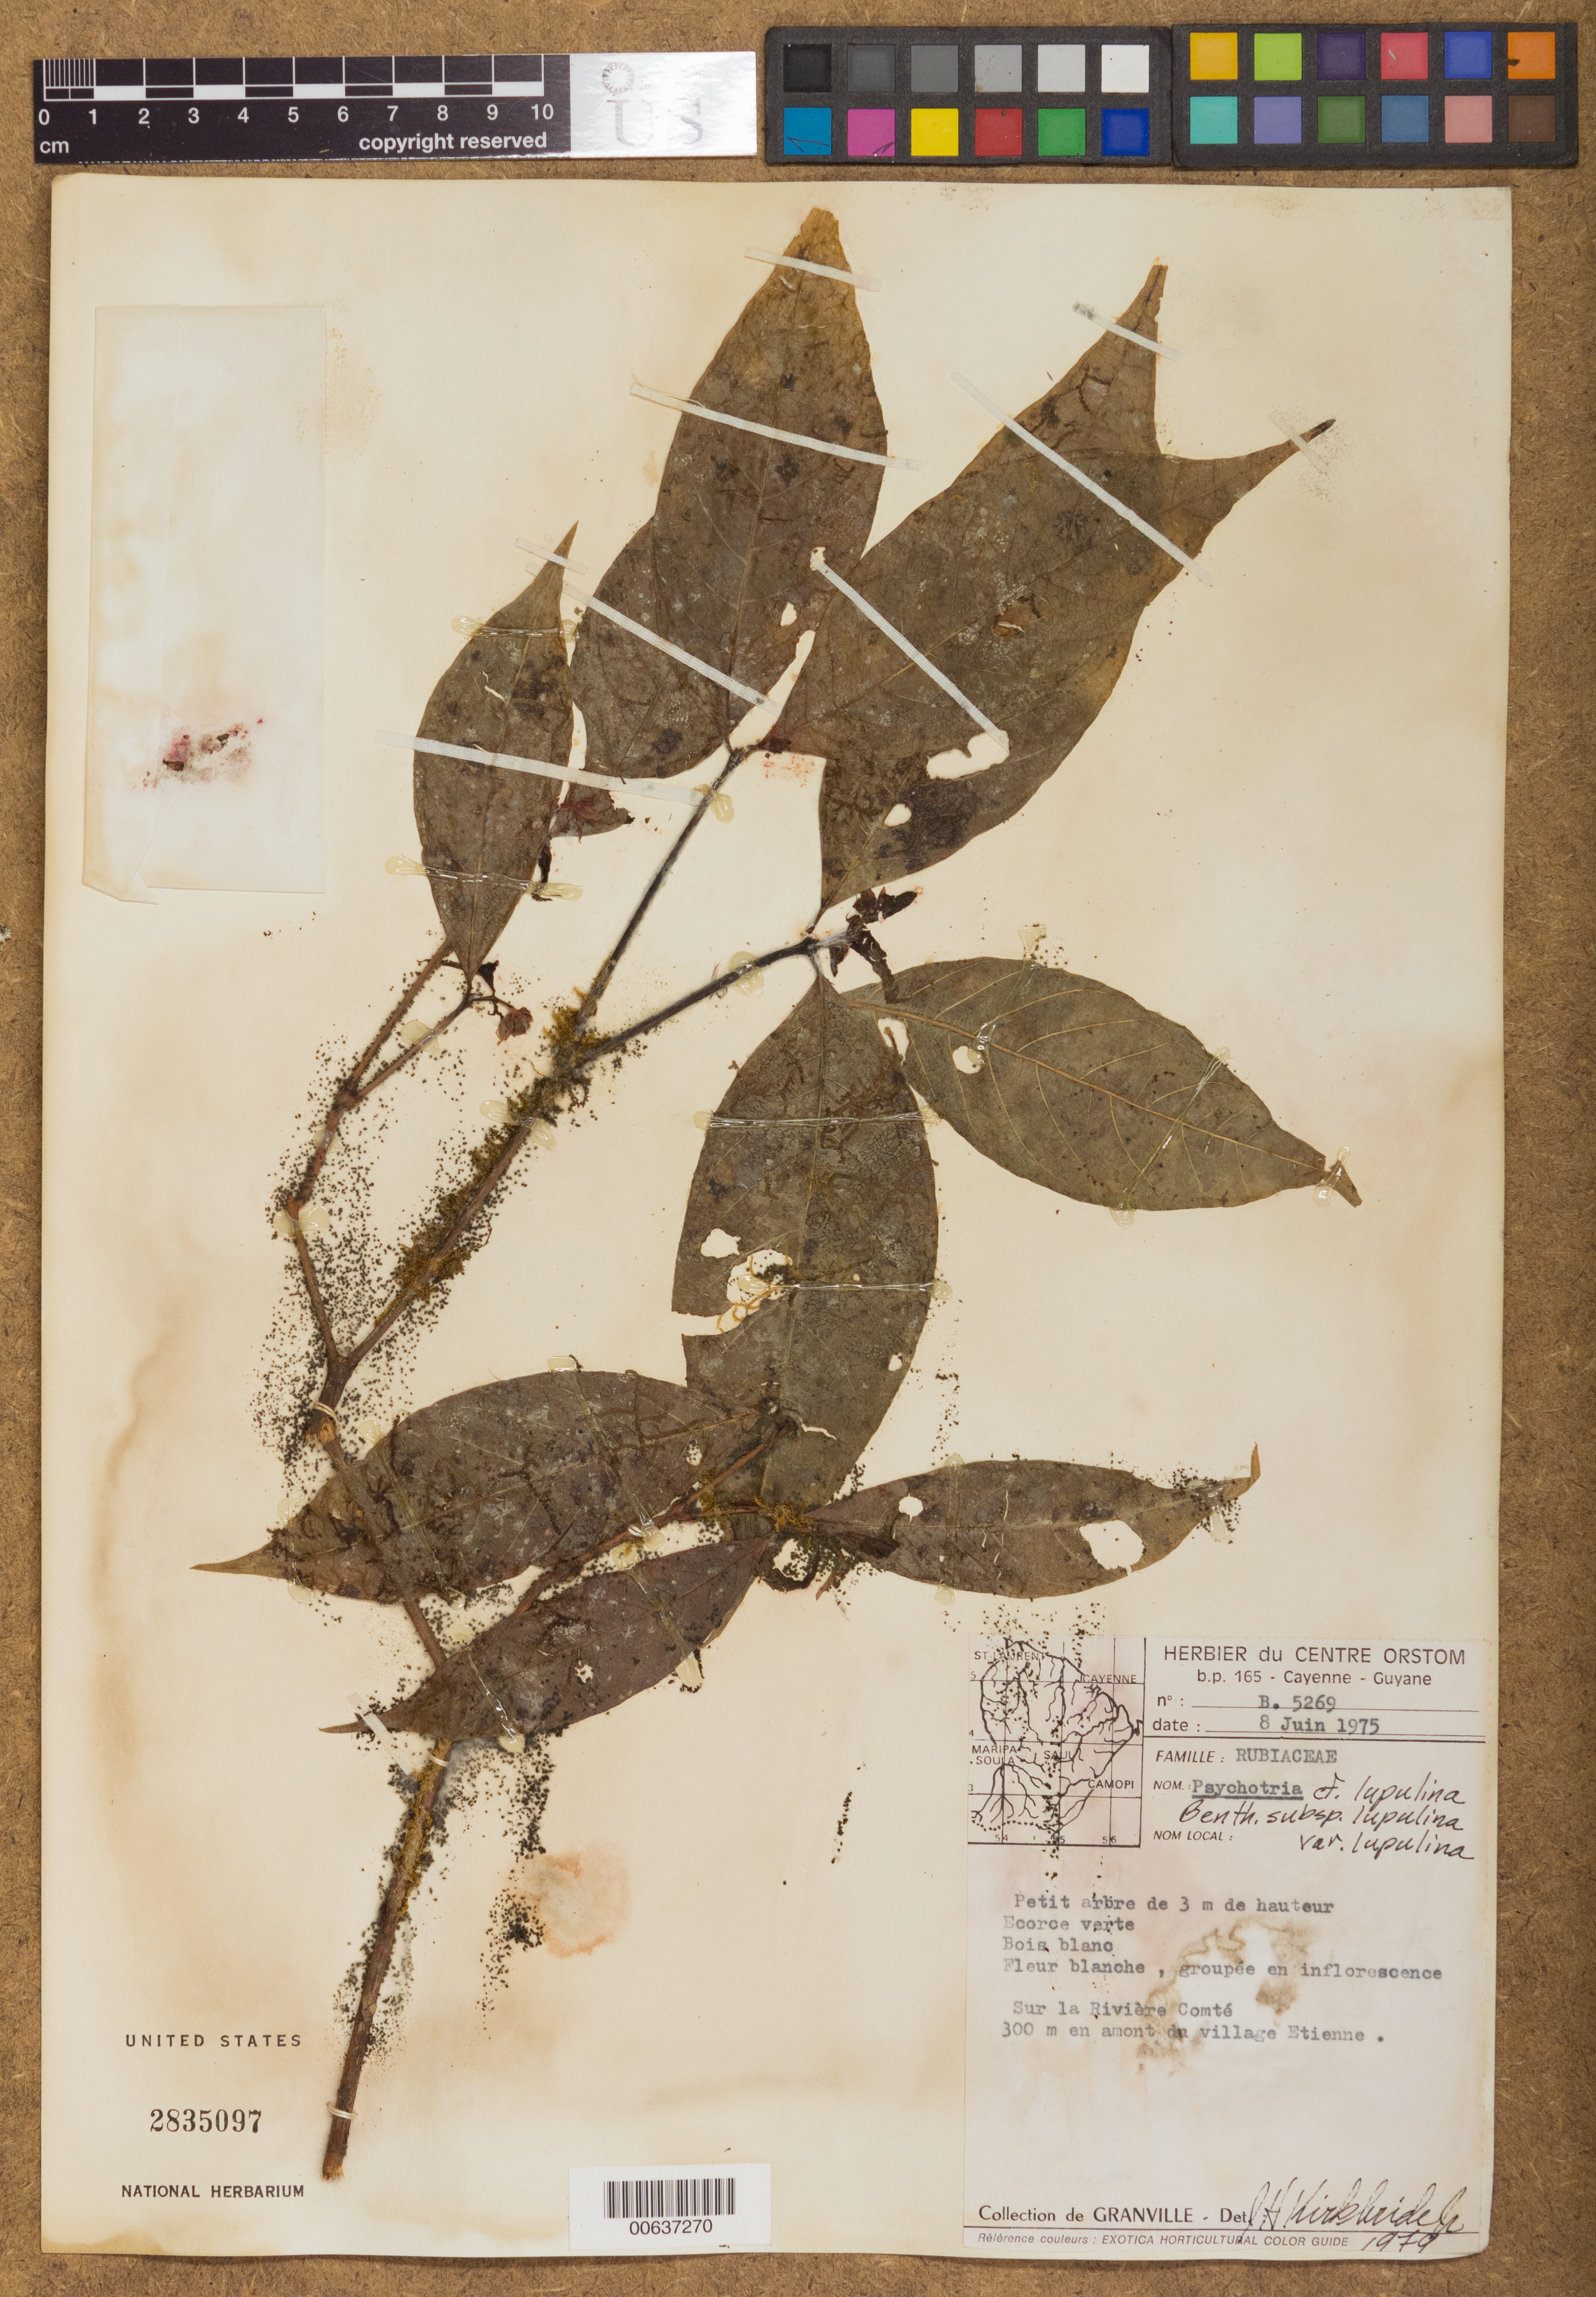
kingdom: Plantae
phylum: Tracheophyta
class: Magnoliopsida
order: Gentianales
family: Rubiaceae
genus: Psychotria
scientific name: Psychotria lupulina subsp. lupulina var. lupulina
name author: Benth.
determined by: Kirkbride, J. H.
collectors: J.-J. de Granville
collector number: B 5269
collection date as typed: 8-Jun-75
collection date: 1975-06-08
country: French Guiana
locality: Rivière Comté, 300 m du village Etienne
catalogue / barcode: US 2835097